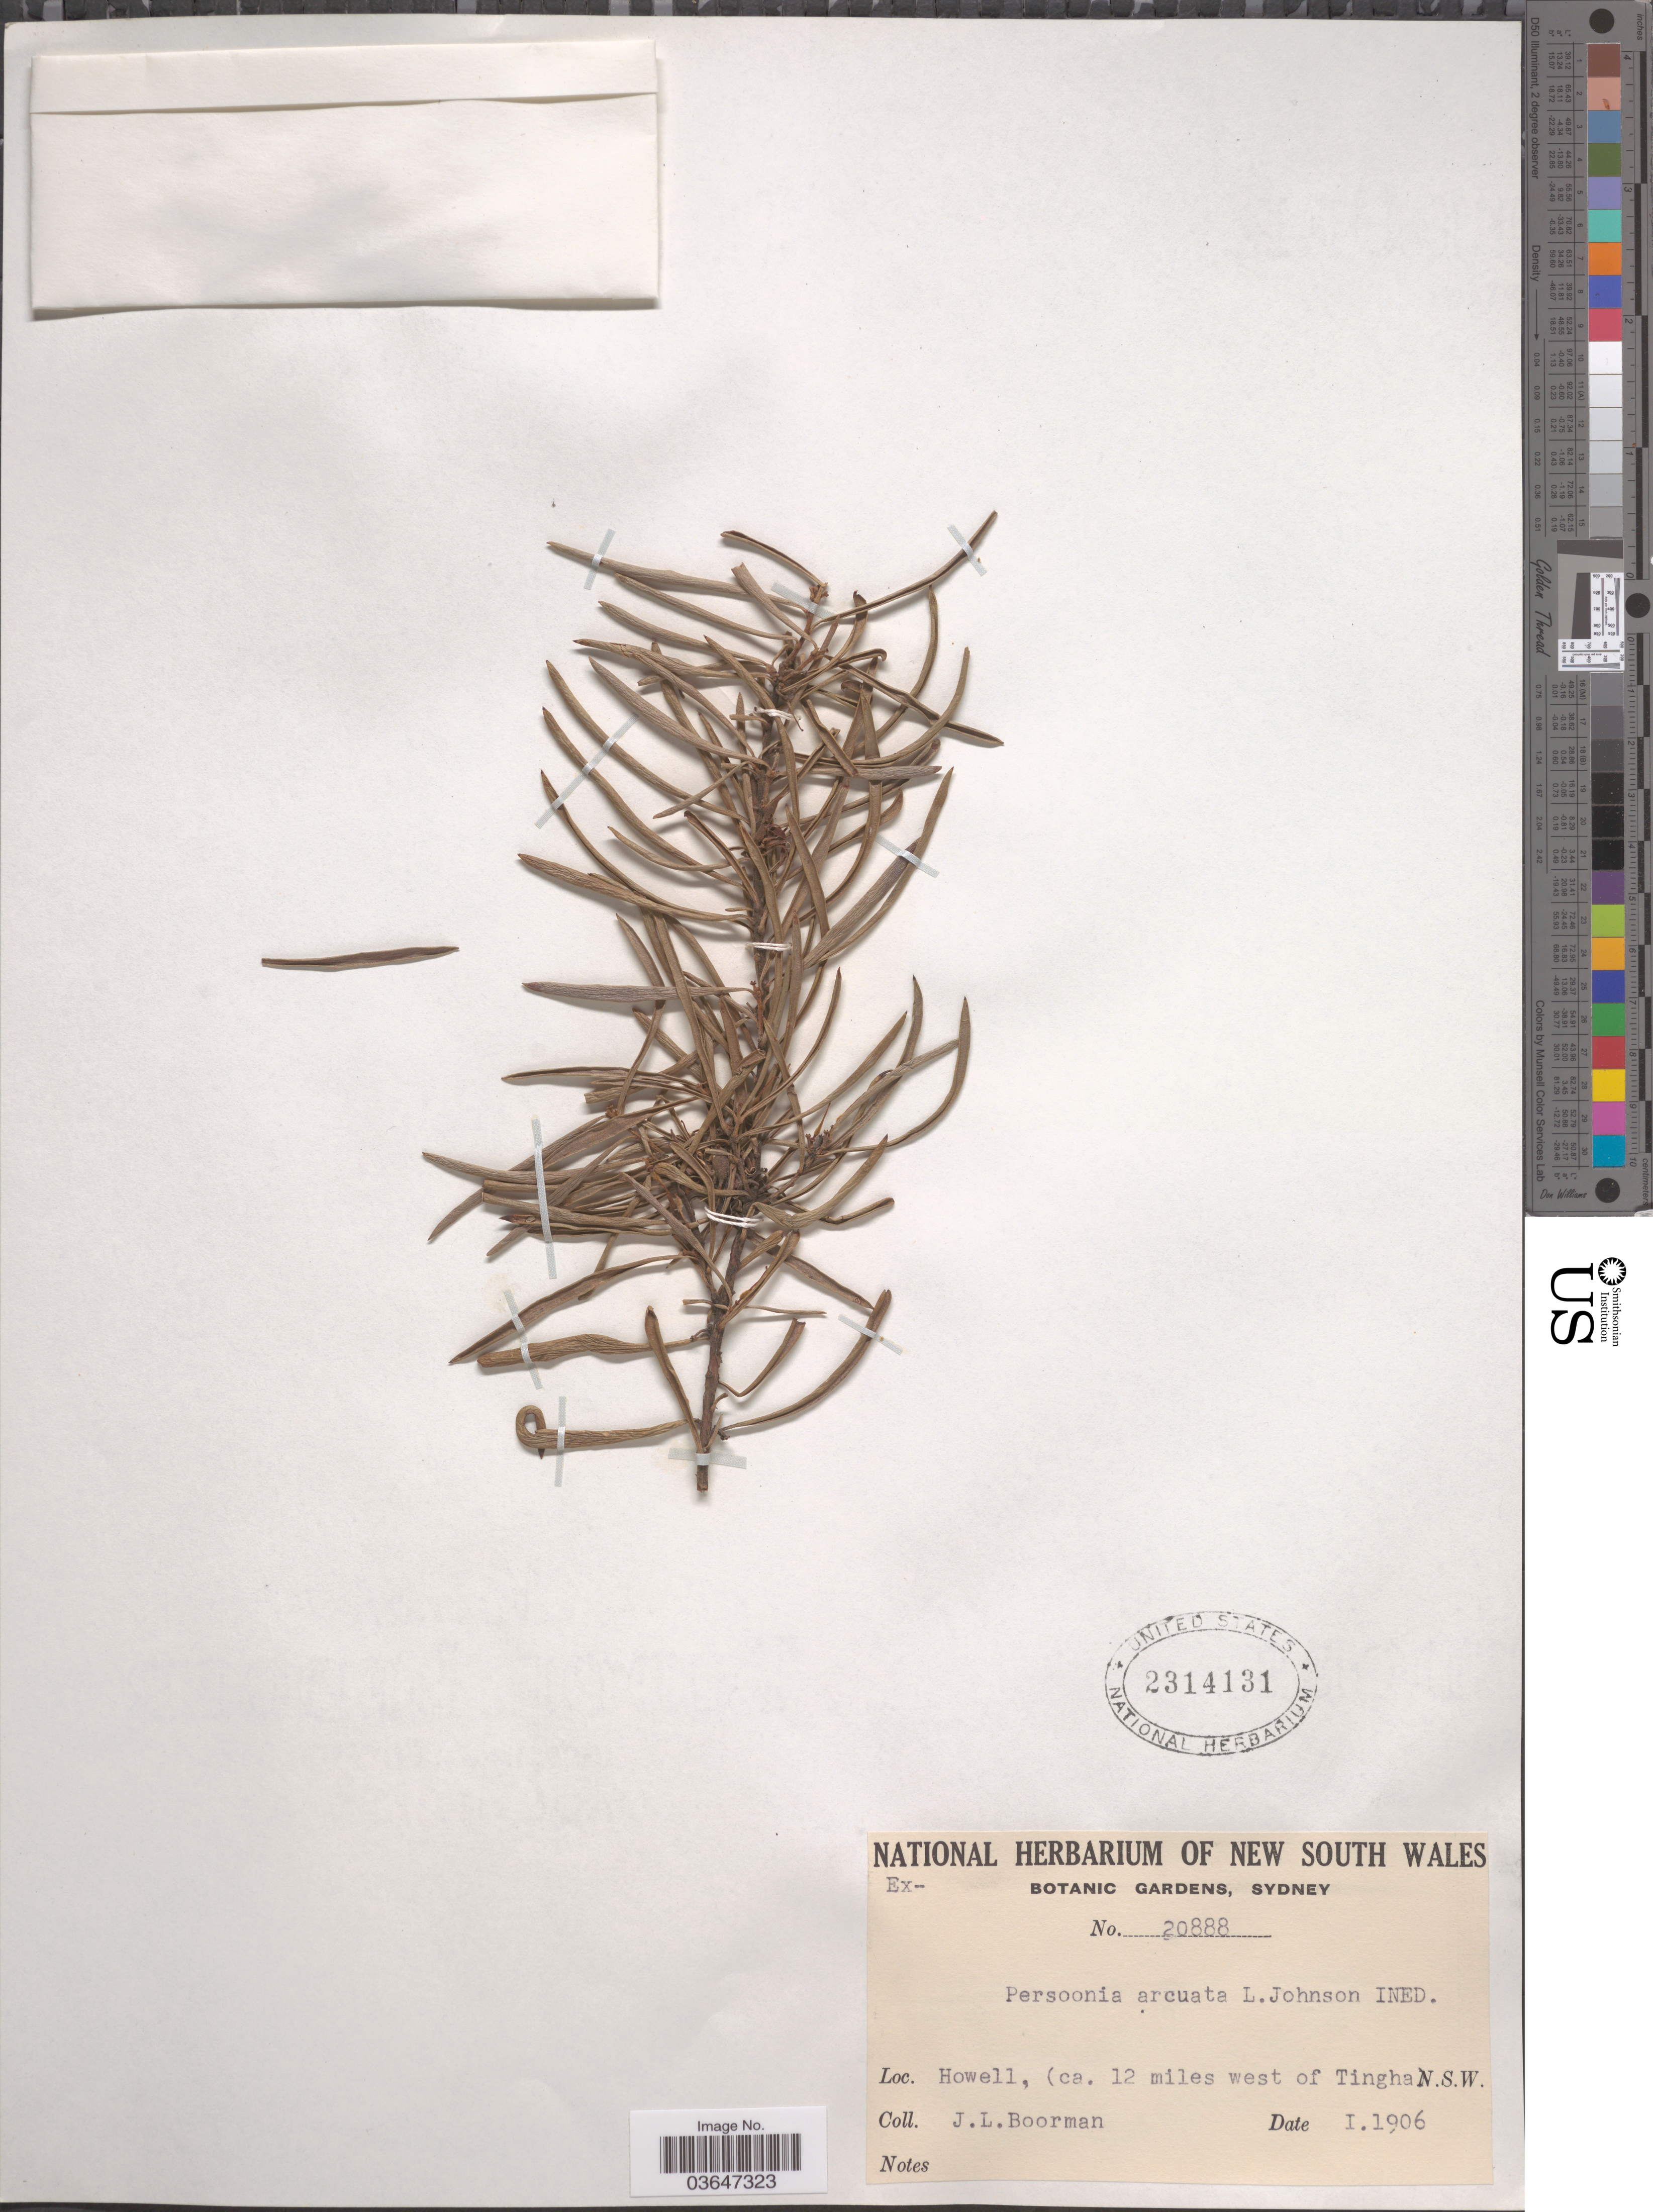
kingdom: Plantae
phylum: Tracheophyta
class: Magnoliopsida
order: Proteales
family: Proteaceae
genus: Persoonia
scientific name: Persoonia arcuata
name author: L. Johnson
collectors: J. Boorman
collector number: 20888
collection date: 1906-01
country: Australia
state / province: New South Wales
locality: Howell, (ca. 12 miles west of Tingha).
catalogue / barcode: US 2314131